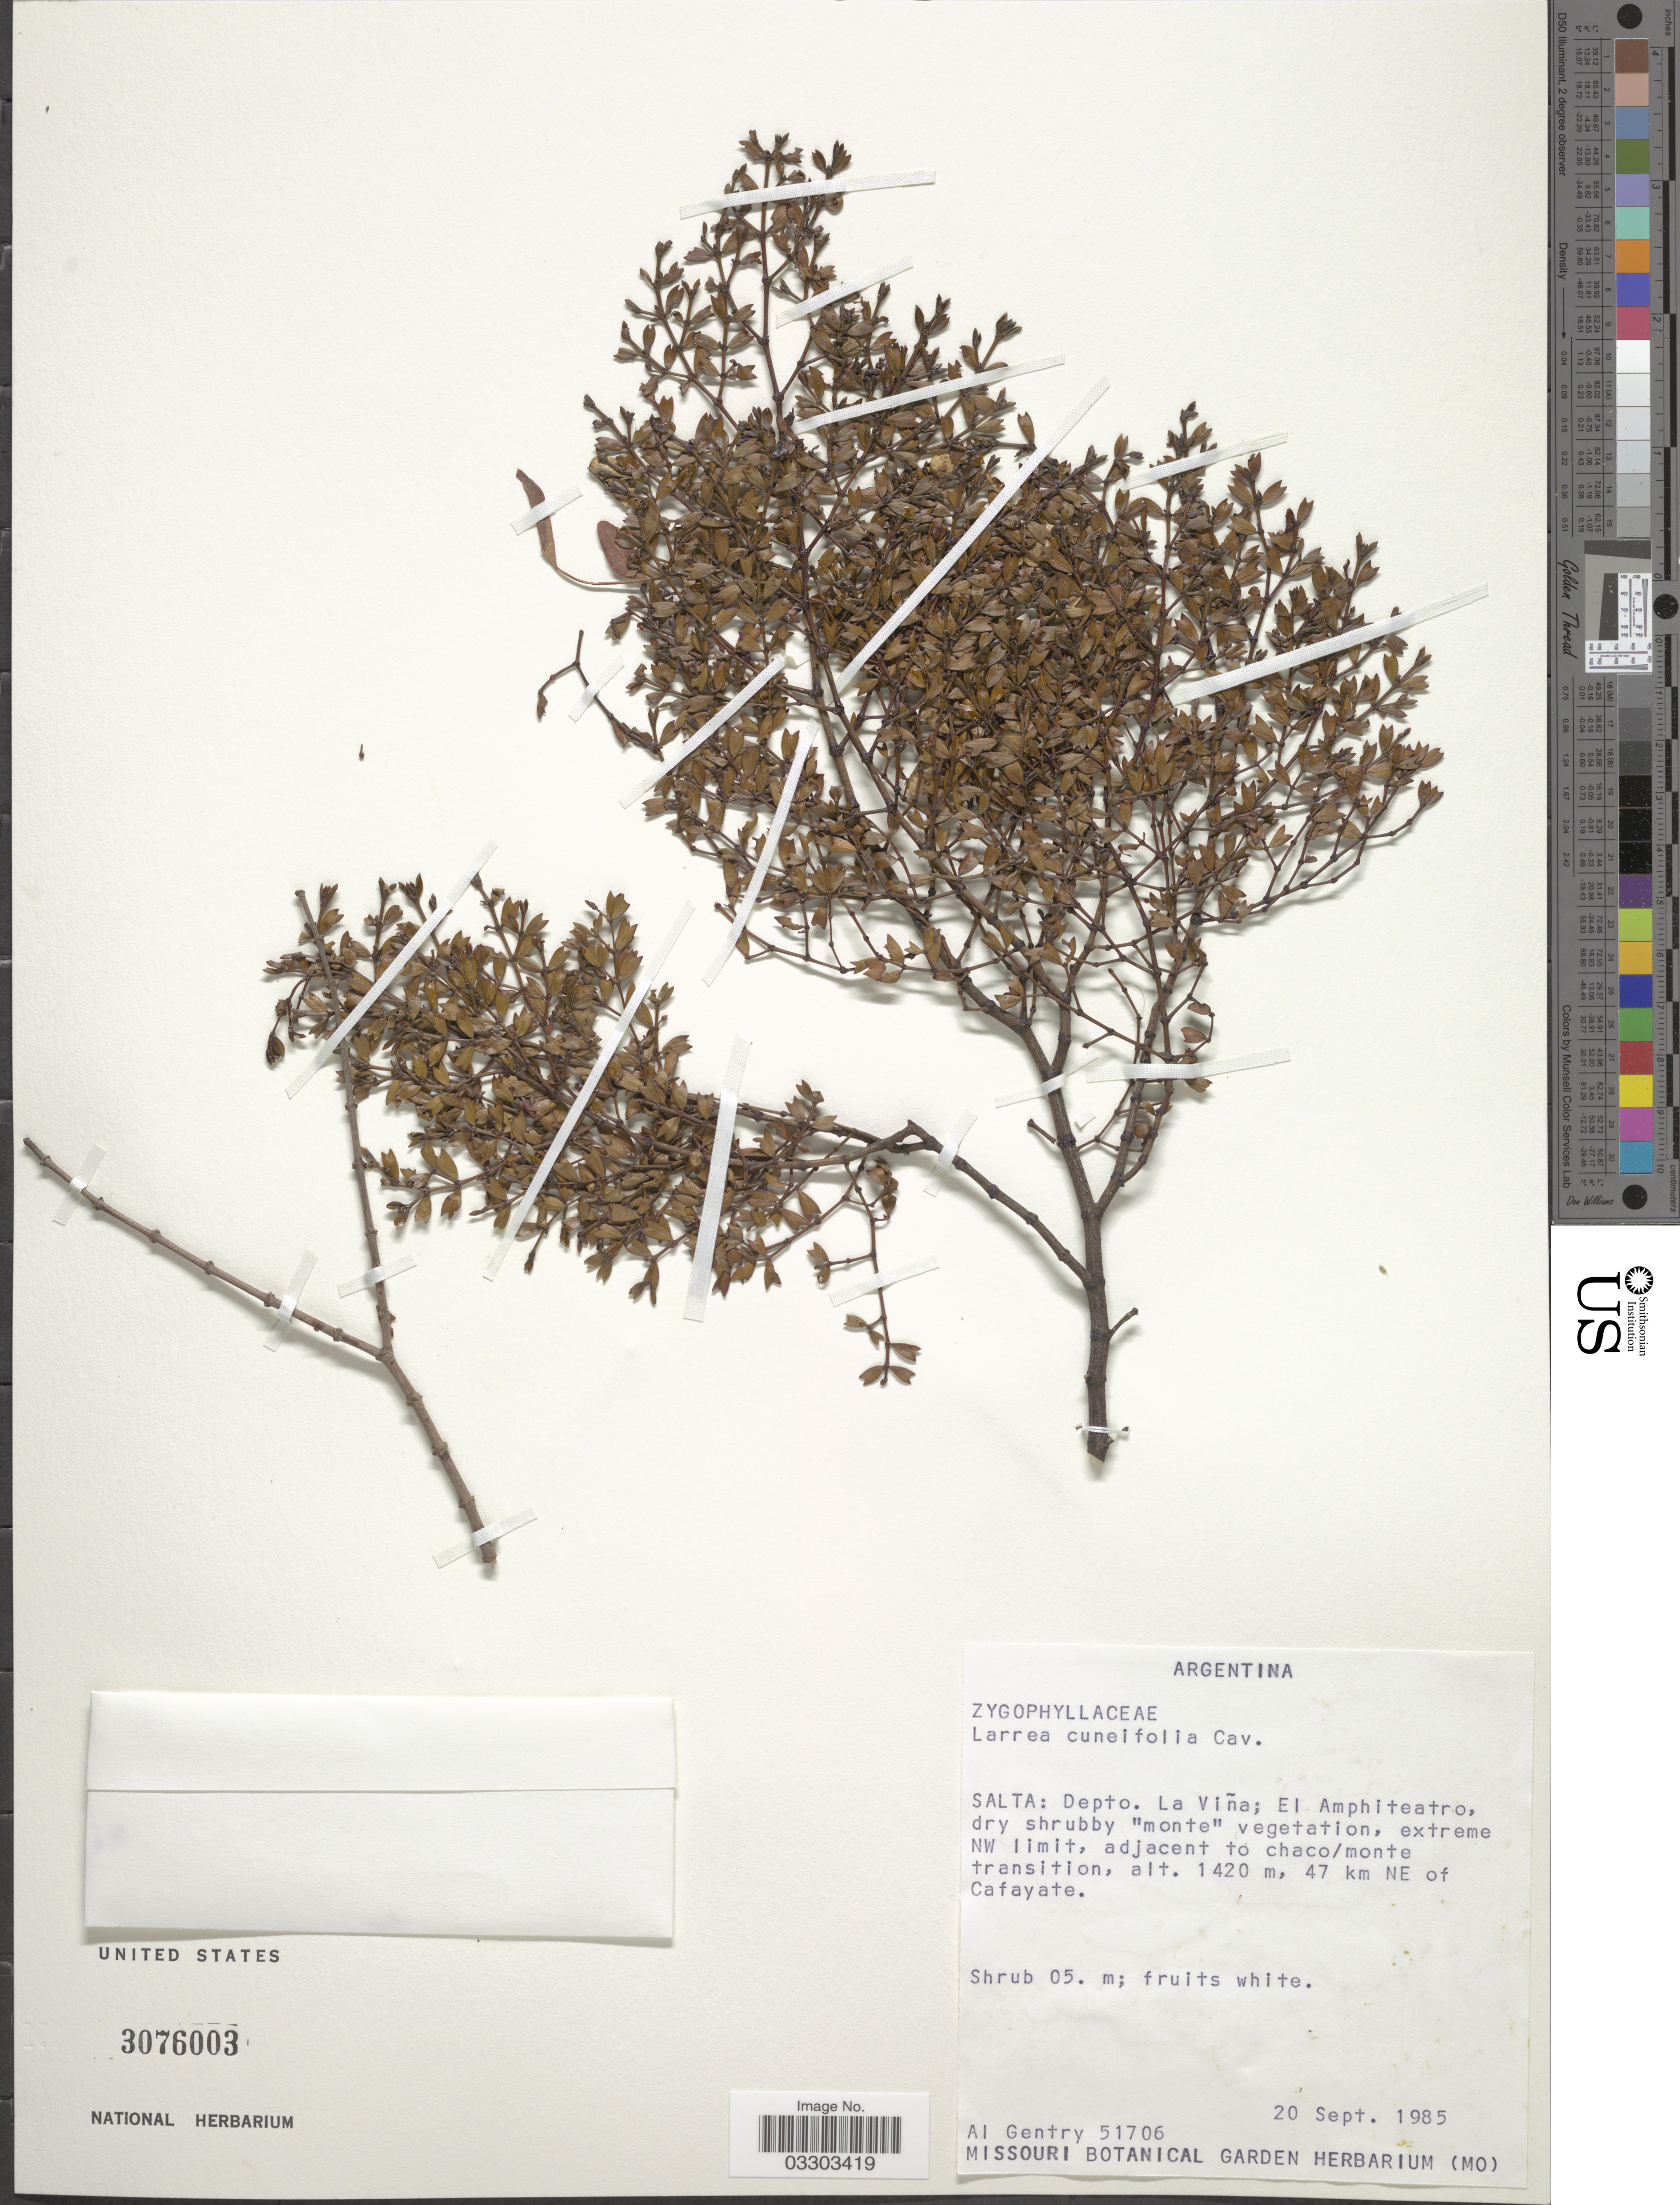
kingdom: Plantae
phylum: Tracheophyta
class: Magnoliopsida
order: Zygophyllales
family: Zygophyllaceae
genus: Larrea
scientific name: Larrea cuneifolia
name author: Cav.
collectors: A. H. Gentry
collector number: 51706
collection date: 1985-09-20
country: Argentina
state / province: Salta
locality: Depto. La Viña; El Amphiteatro. Extreme NW limit. 47 km NE of Cafayate.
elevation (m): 1420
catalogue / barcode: US 3076003